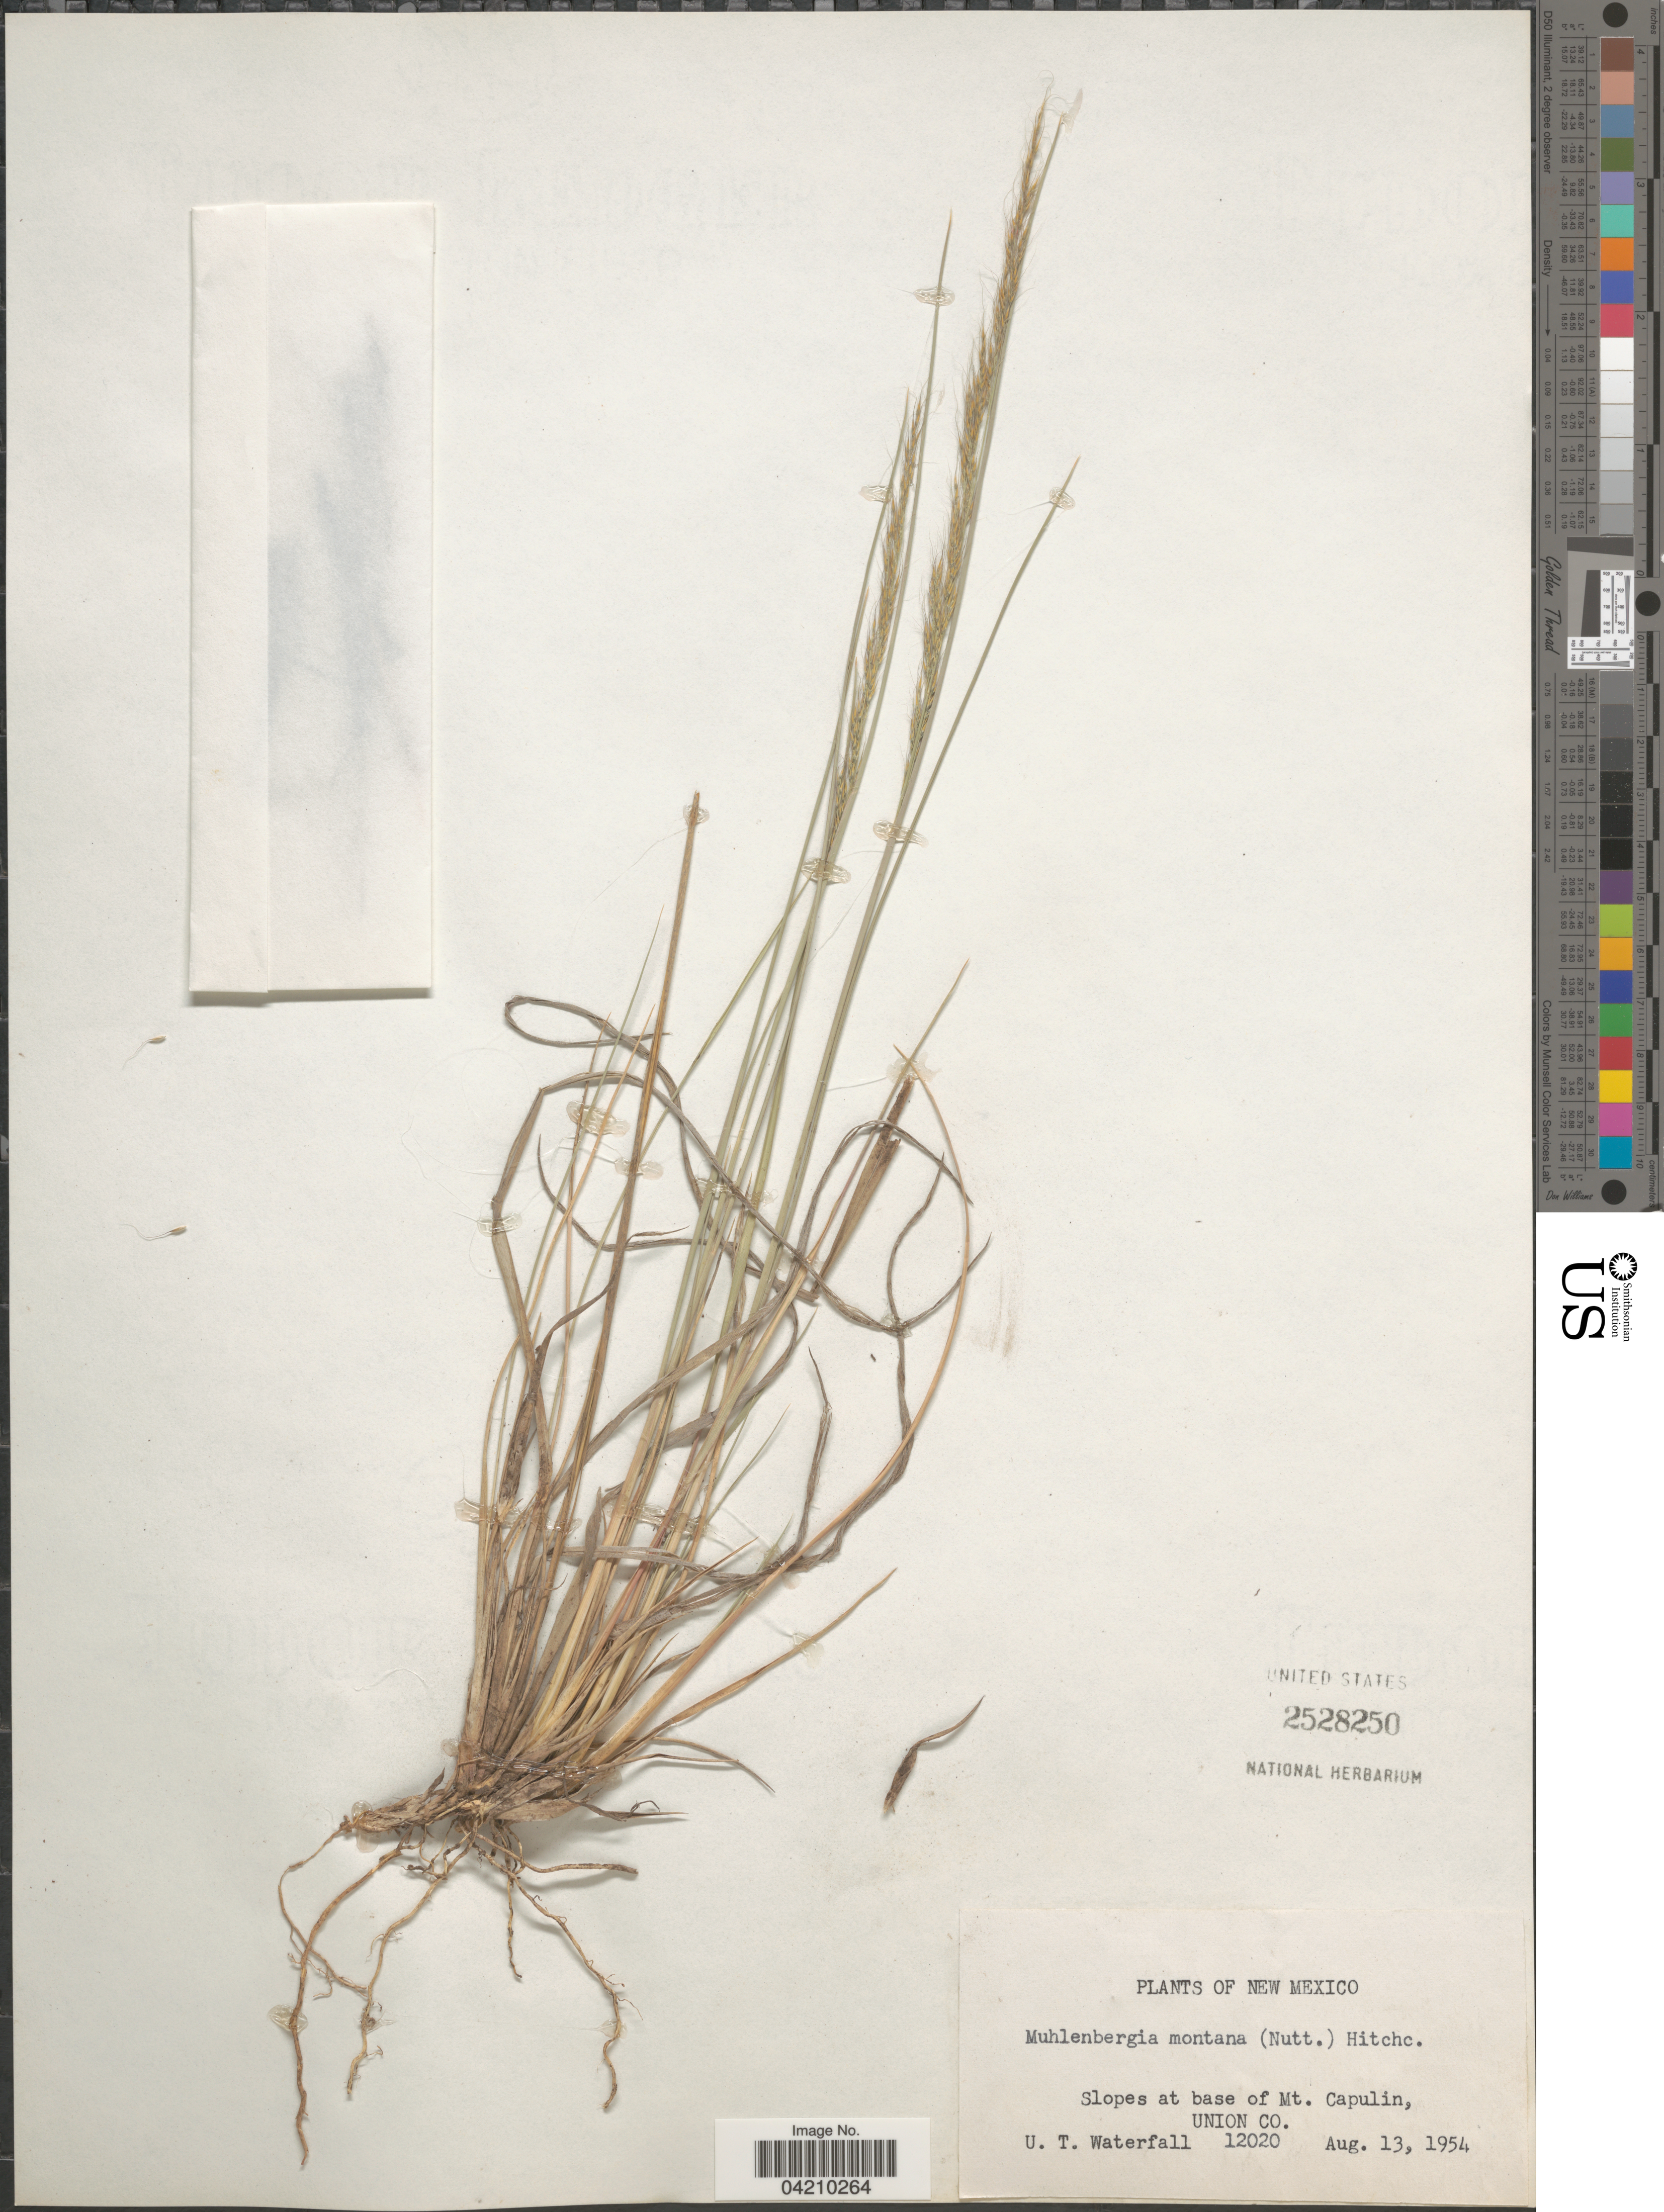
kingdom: Plantae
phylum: Tracheophyta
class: Liliopsida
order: Poales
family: Poaceae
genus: Muhlenbergia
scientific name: Muhlenbergia montana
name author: (Nutt.) Hitchc.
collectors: U. T. Waterfall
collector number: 12020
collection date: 1954-08-13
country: United States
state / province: New Mexico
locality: Slopes at base of Mt. Capulin, Union Co.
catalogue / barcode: US 2528250